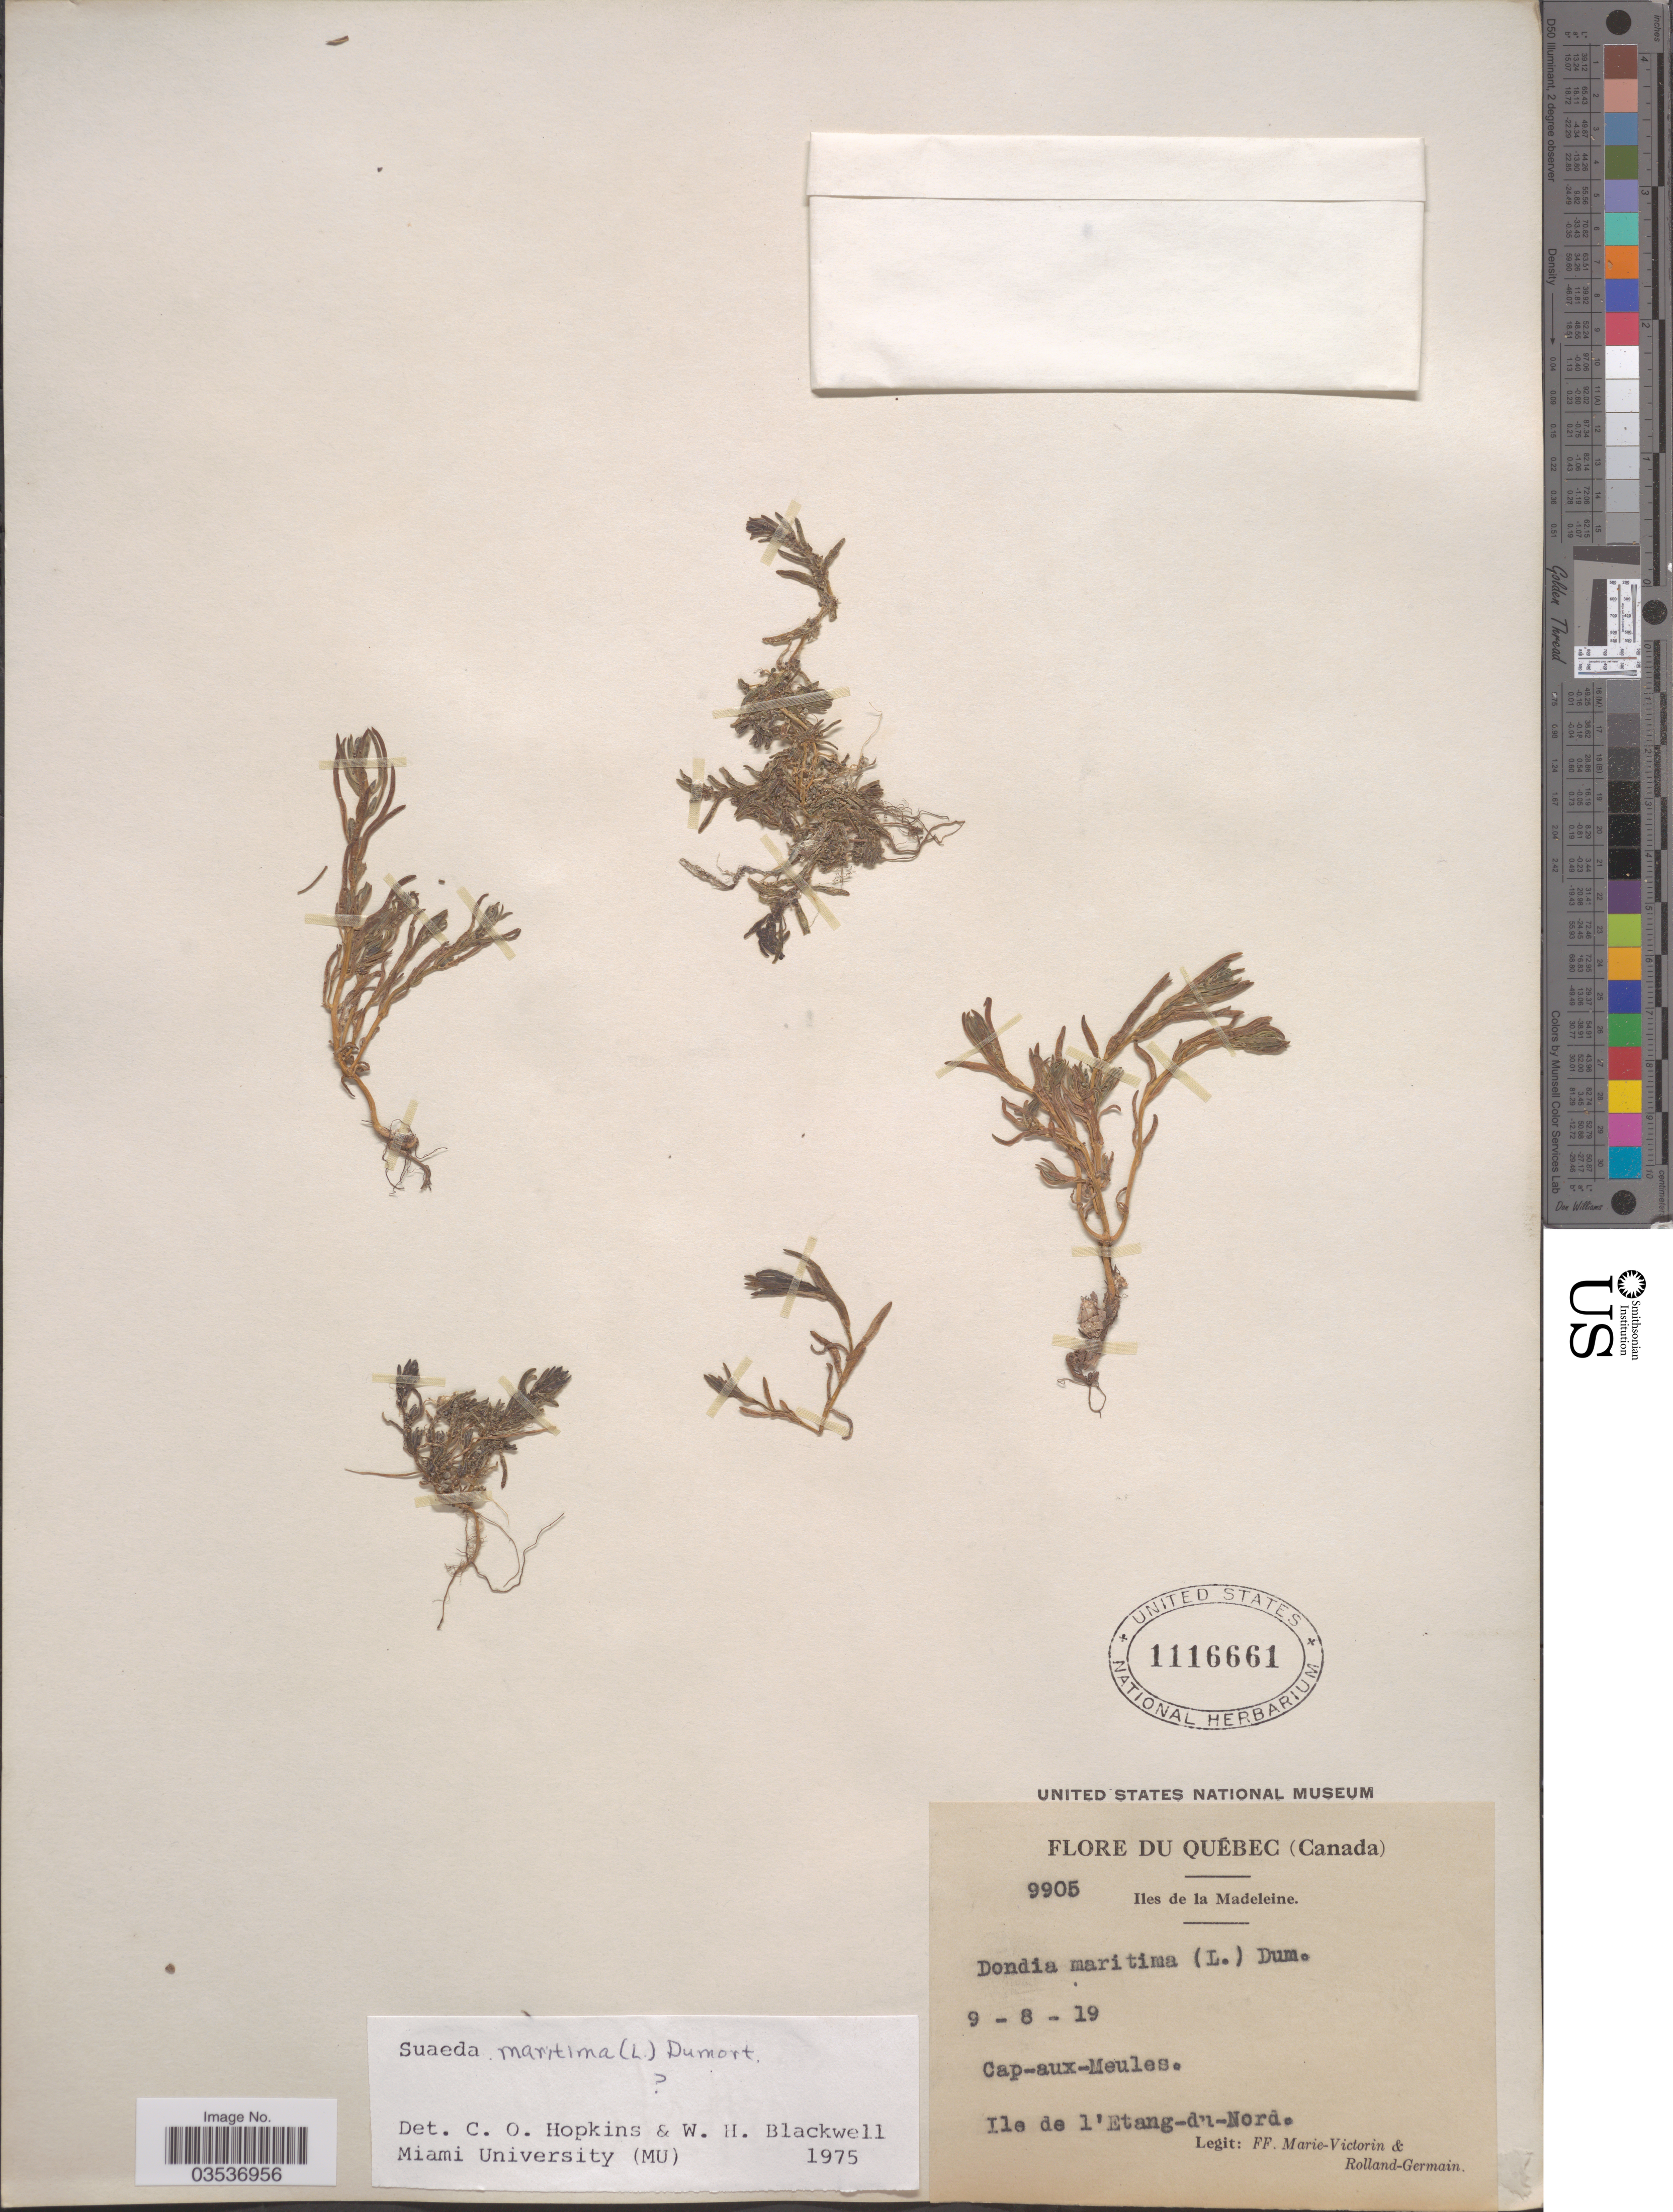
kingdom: Plantae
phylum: Tracheophyta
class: Magnoliopsida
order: Caryophyllales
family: Amaranthaceae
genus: Suaeda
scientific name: Suaeda maritima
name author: (L.) Dumort.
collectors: F. Marie-Victorin & Rolland-Germain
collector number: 9905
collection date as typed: Transcribed d/m/y: 9/8/19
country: Canada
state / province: Quebec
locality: Iles de la Madeleine. Cap-aux-Meules. Ile de l'Etang-du-Nord.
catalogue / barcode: US 1116661